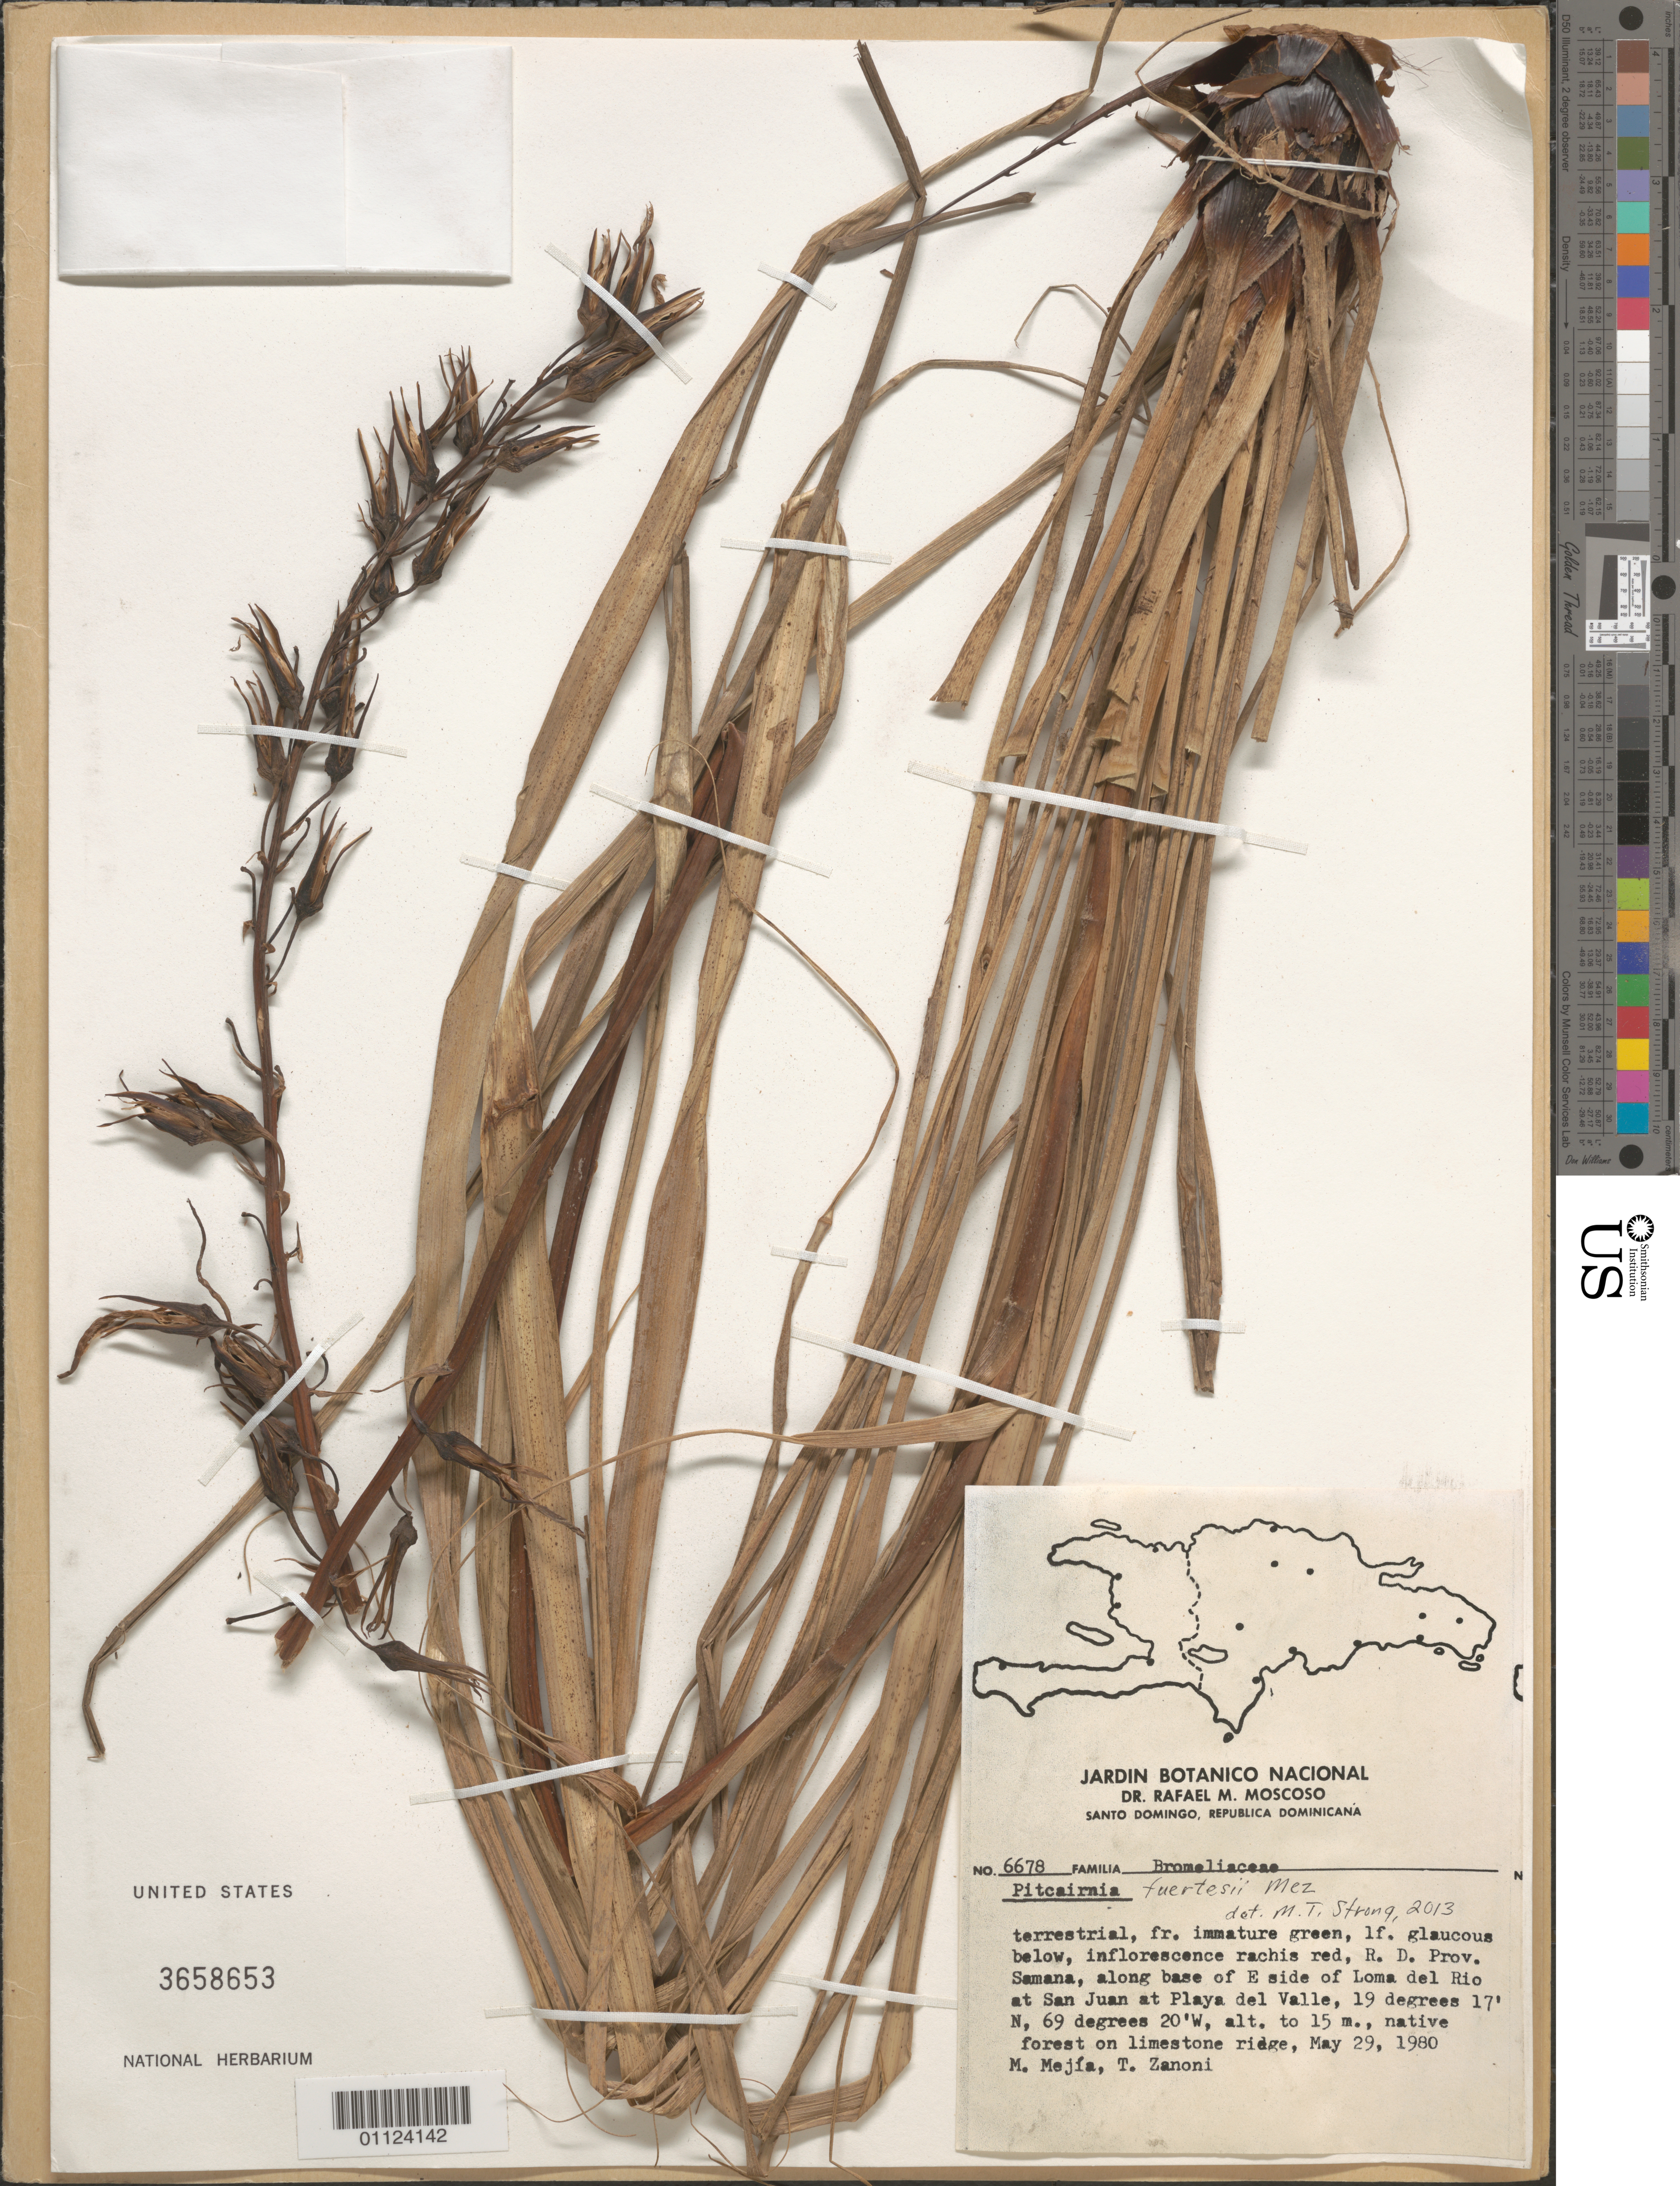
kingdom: Plantae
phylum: Tracheophyta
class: Liliopsida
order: Poales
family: Bromeliaceae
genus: Pitcairnia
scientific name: Pitcairnia fuertesii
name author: Mez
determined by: Strong, M. T., (US), Smithsonian Institution - National Museum of Natural History (UNITED STATES)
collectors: M. Mejia & T. A. Zanoni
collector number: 6678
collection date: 1980-05-29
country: Dominican Republic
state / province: Samaná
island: Hispaniola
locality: Loma del Río, along base of E side, at San Juan at Playa del Valle.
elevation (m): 15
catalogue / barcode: US 3658653